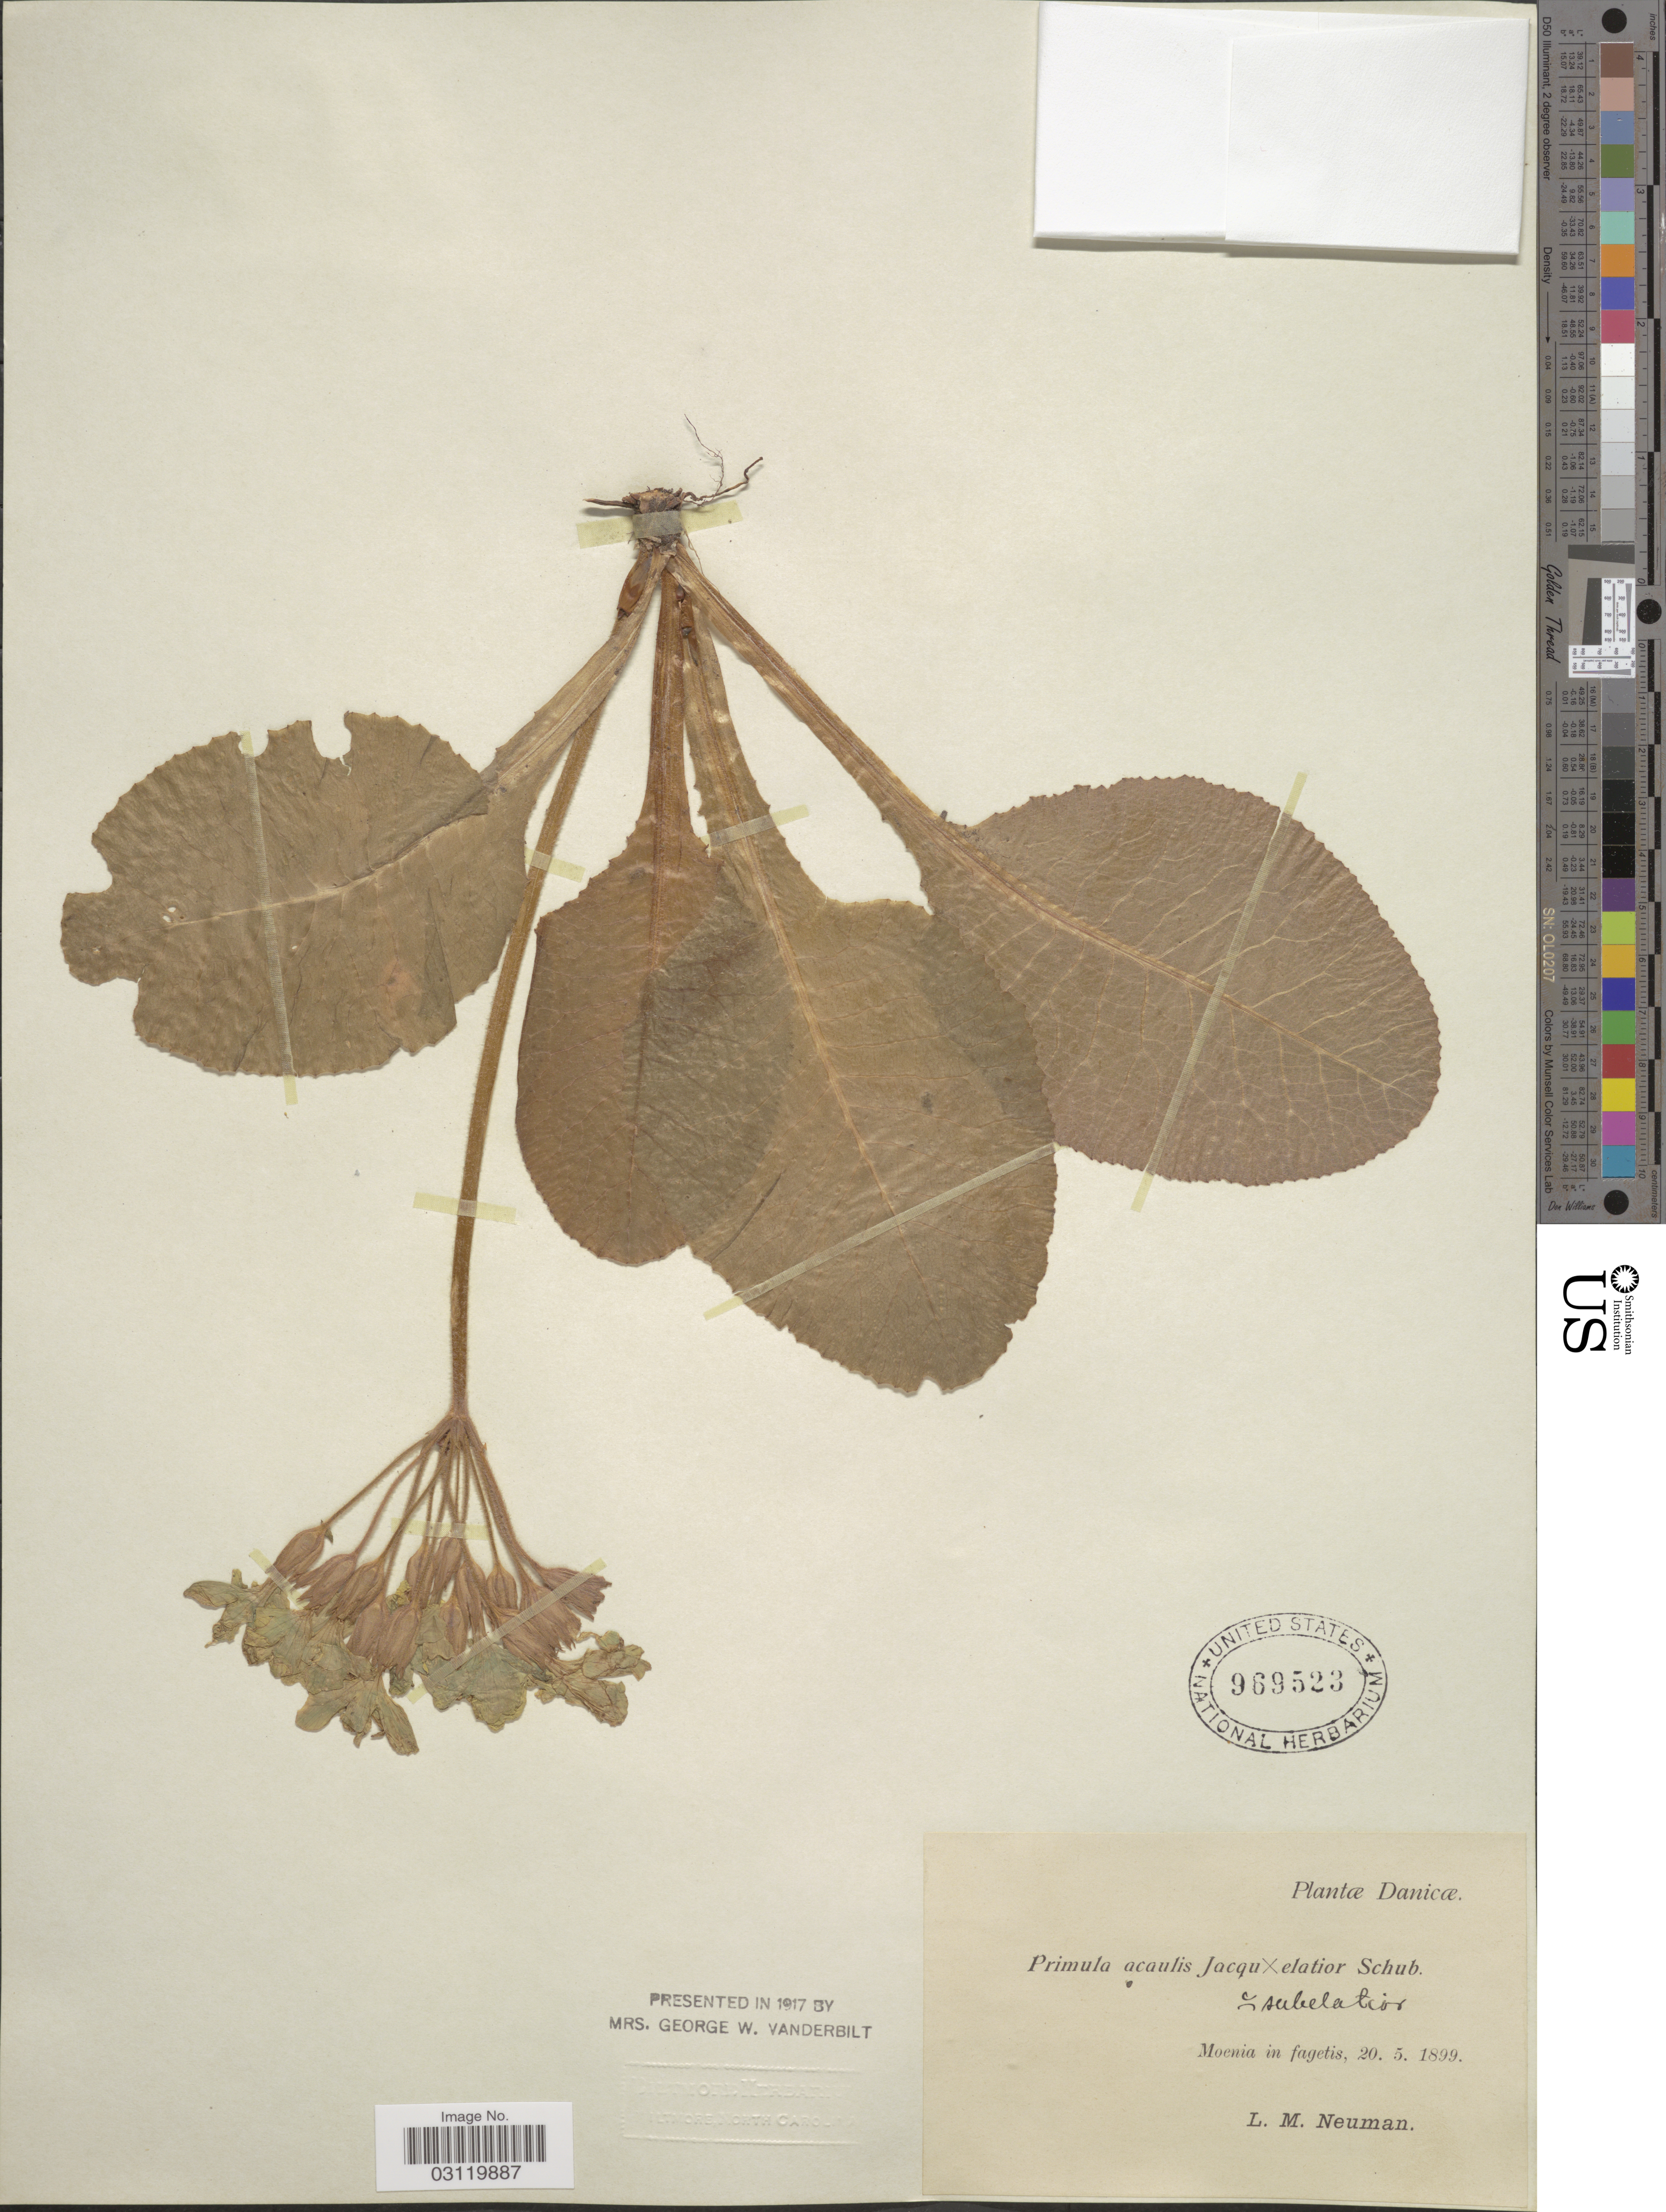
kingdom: Plantae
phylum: Tracheophyta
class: Magnoliopsida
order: Ericales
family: Primulaceae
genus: Primula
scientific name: Primula acaulis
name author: (L.) Hill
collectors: L. Neuman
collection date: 1899-05-20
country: Denmark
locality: Danicæ, Moenia in fagetis.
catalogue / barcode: US 969523